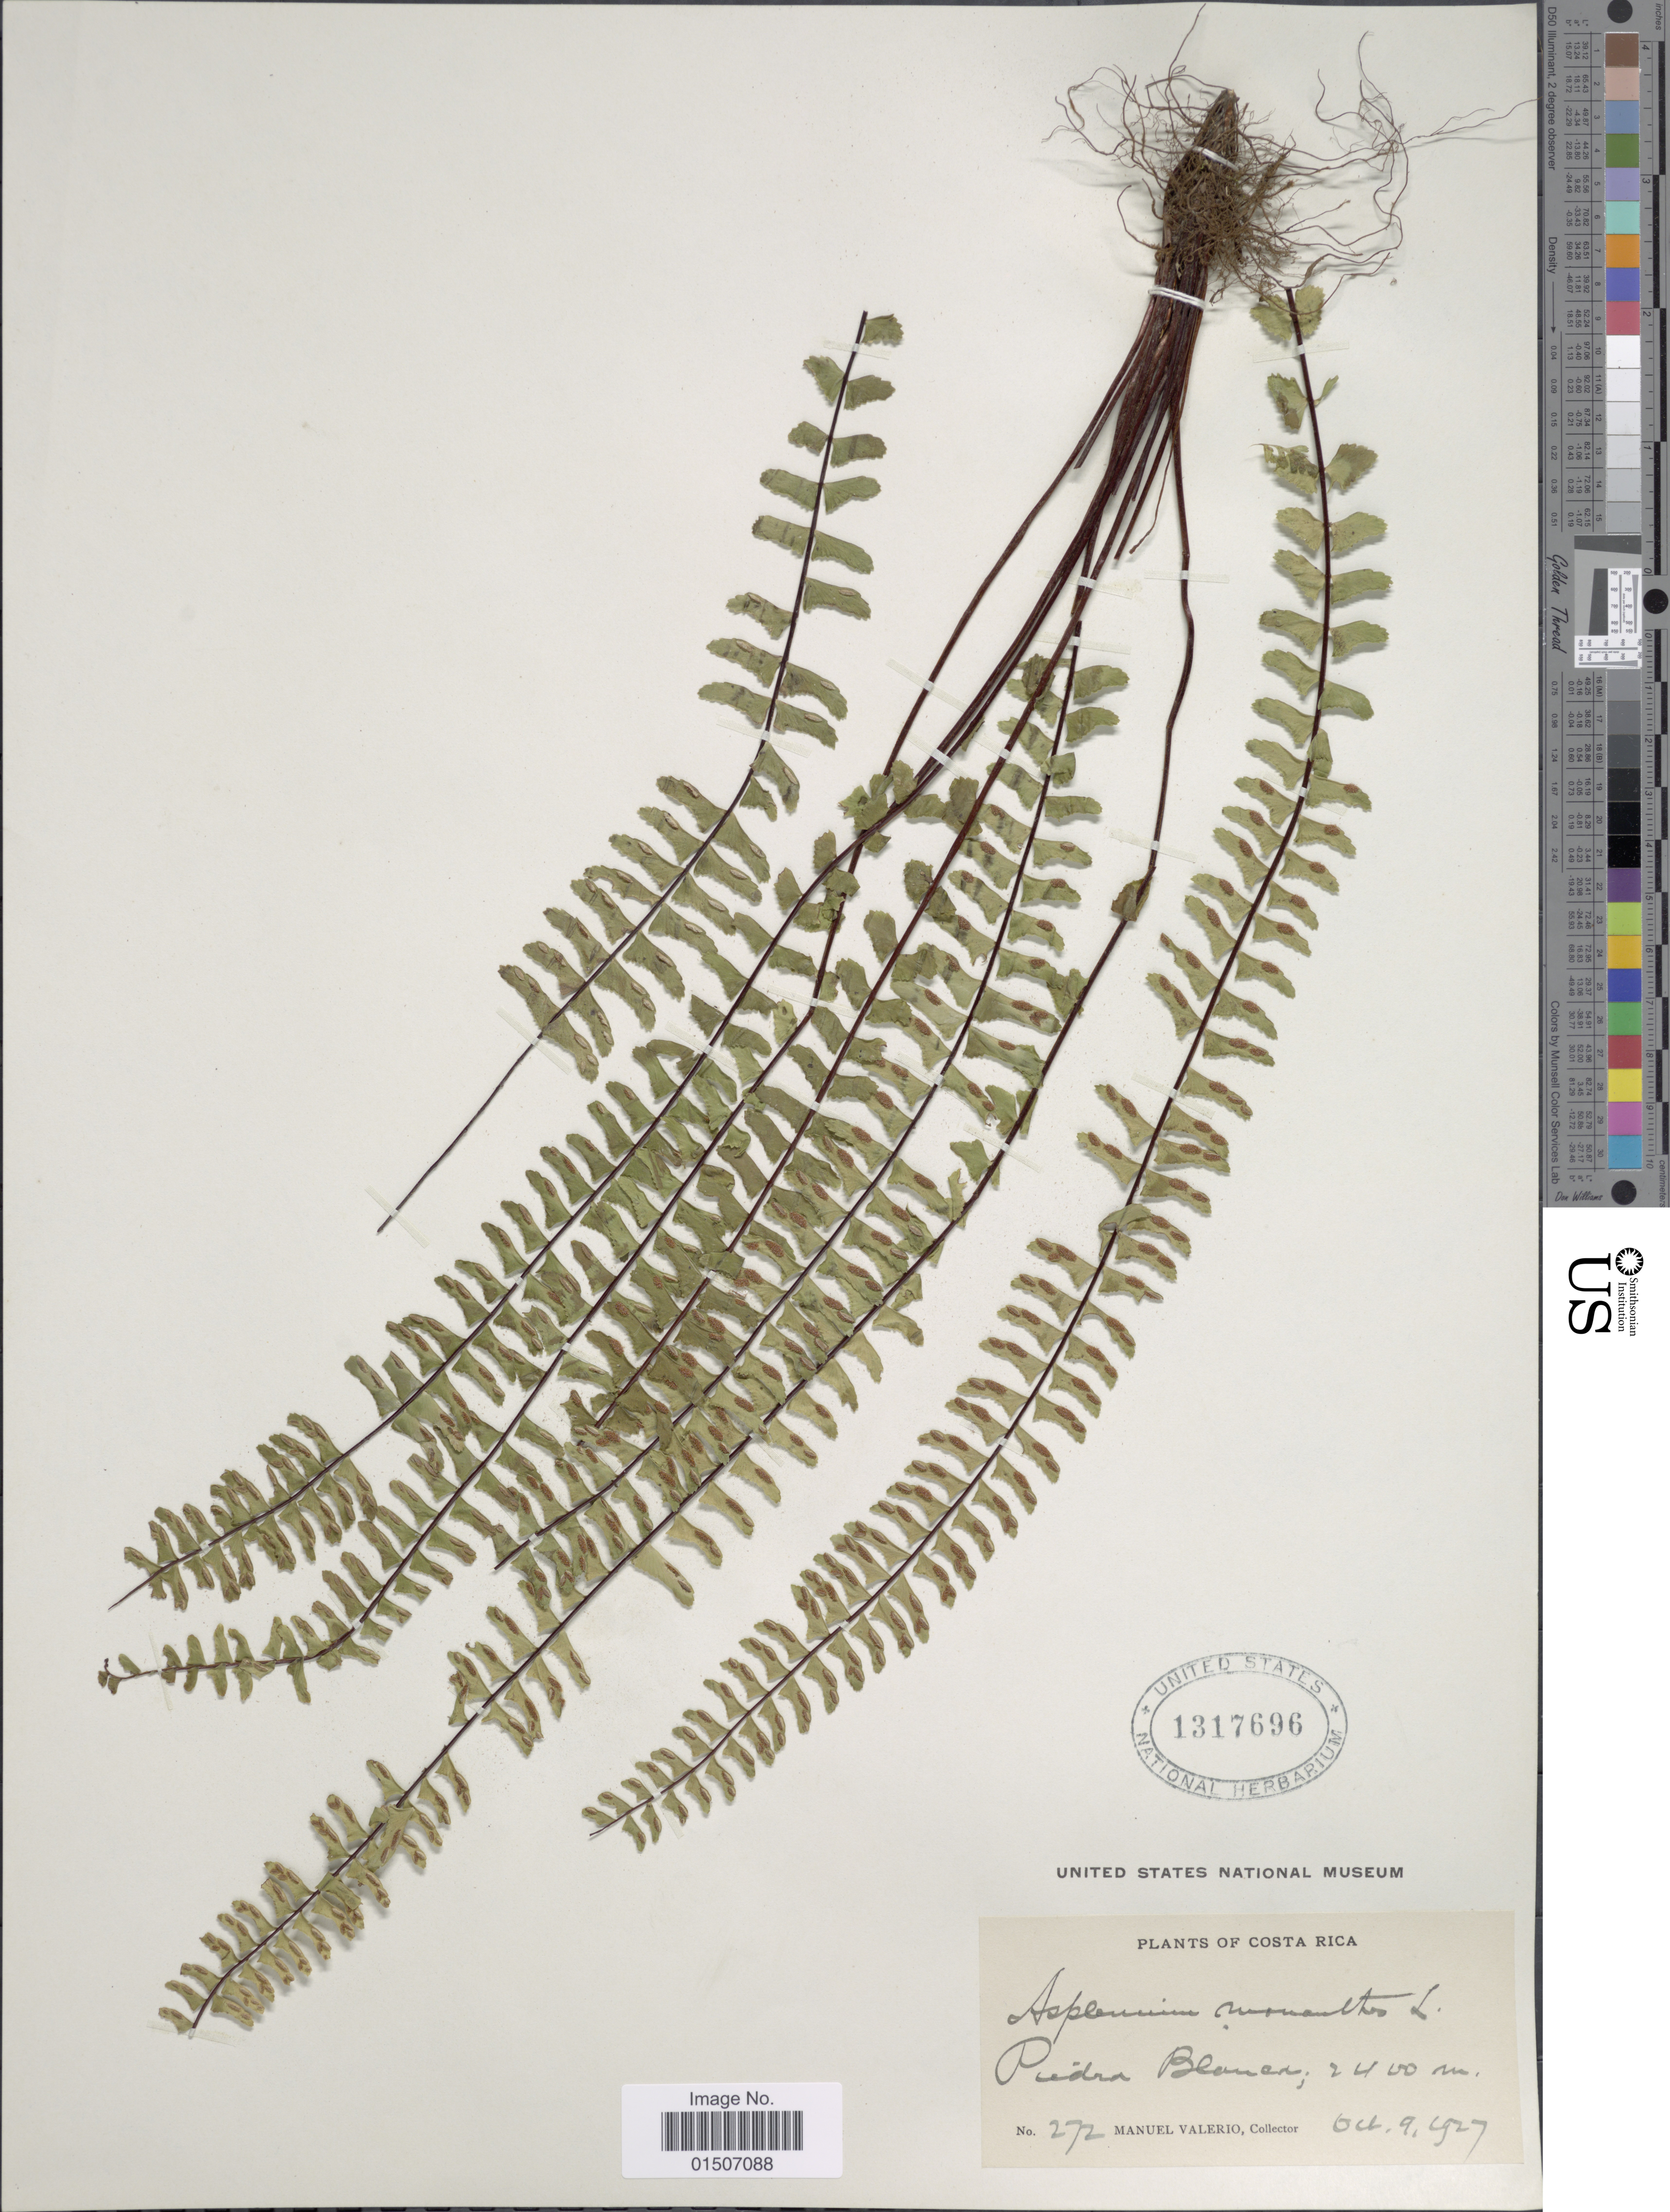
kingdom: Plantae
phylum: Tracheophyta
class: Polypodiopsida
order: Polypodiales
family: Aspleniaceae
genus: Asplenium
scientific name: Asplenium monanthes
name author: L.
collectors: M. Valerio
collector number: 272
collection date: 1927-10-09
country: Costa Rica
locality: Piedra Blanca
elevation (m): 2400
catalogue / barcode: US 1317696